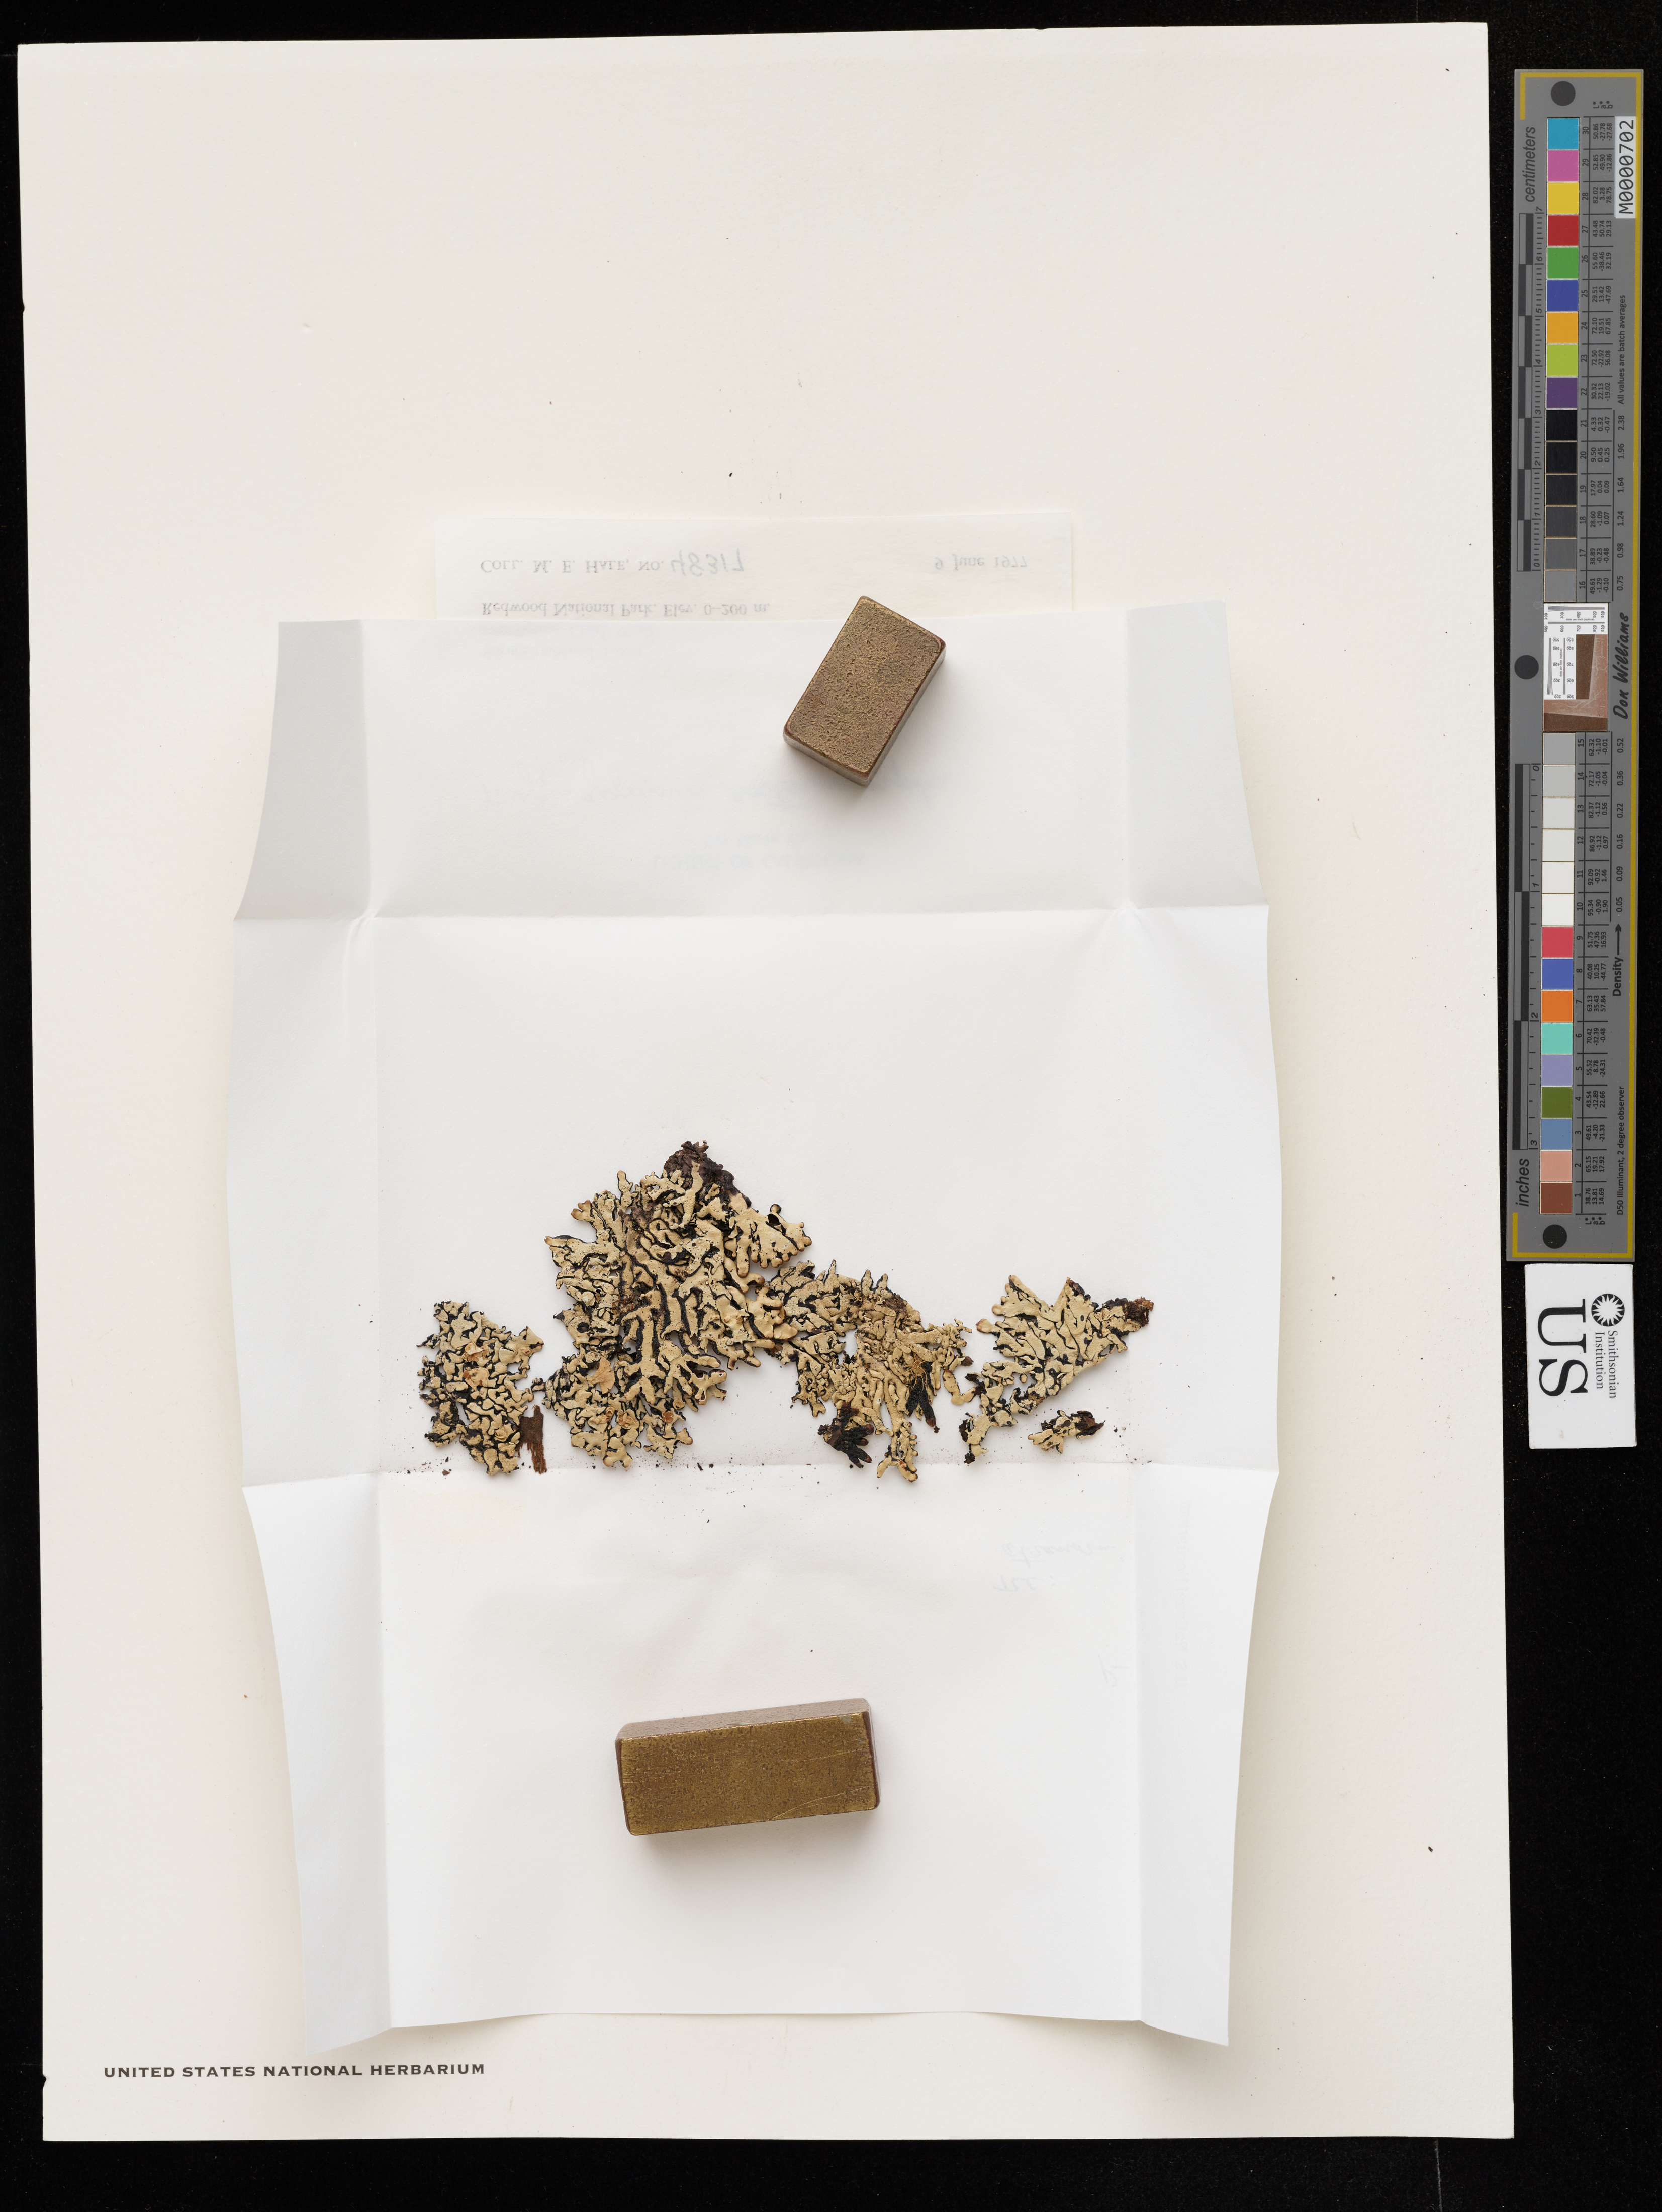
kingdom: Fungi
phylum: Ascomycota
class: Lecanoromycetes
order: Lecanorales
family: Parmeliaceae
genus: Hypogymnia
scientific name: Hypogymnia apinnata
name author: Goward & McCune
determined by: McCune, B.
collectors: M. Hale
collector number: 48317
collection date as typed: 09 Jun 1977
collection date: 1977-06-09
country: United States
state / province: California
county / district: Del Norte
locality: Redwood nat. park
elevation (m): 0